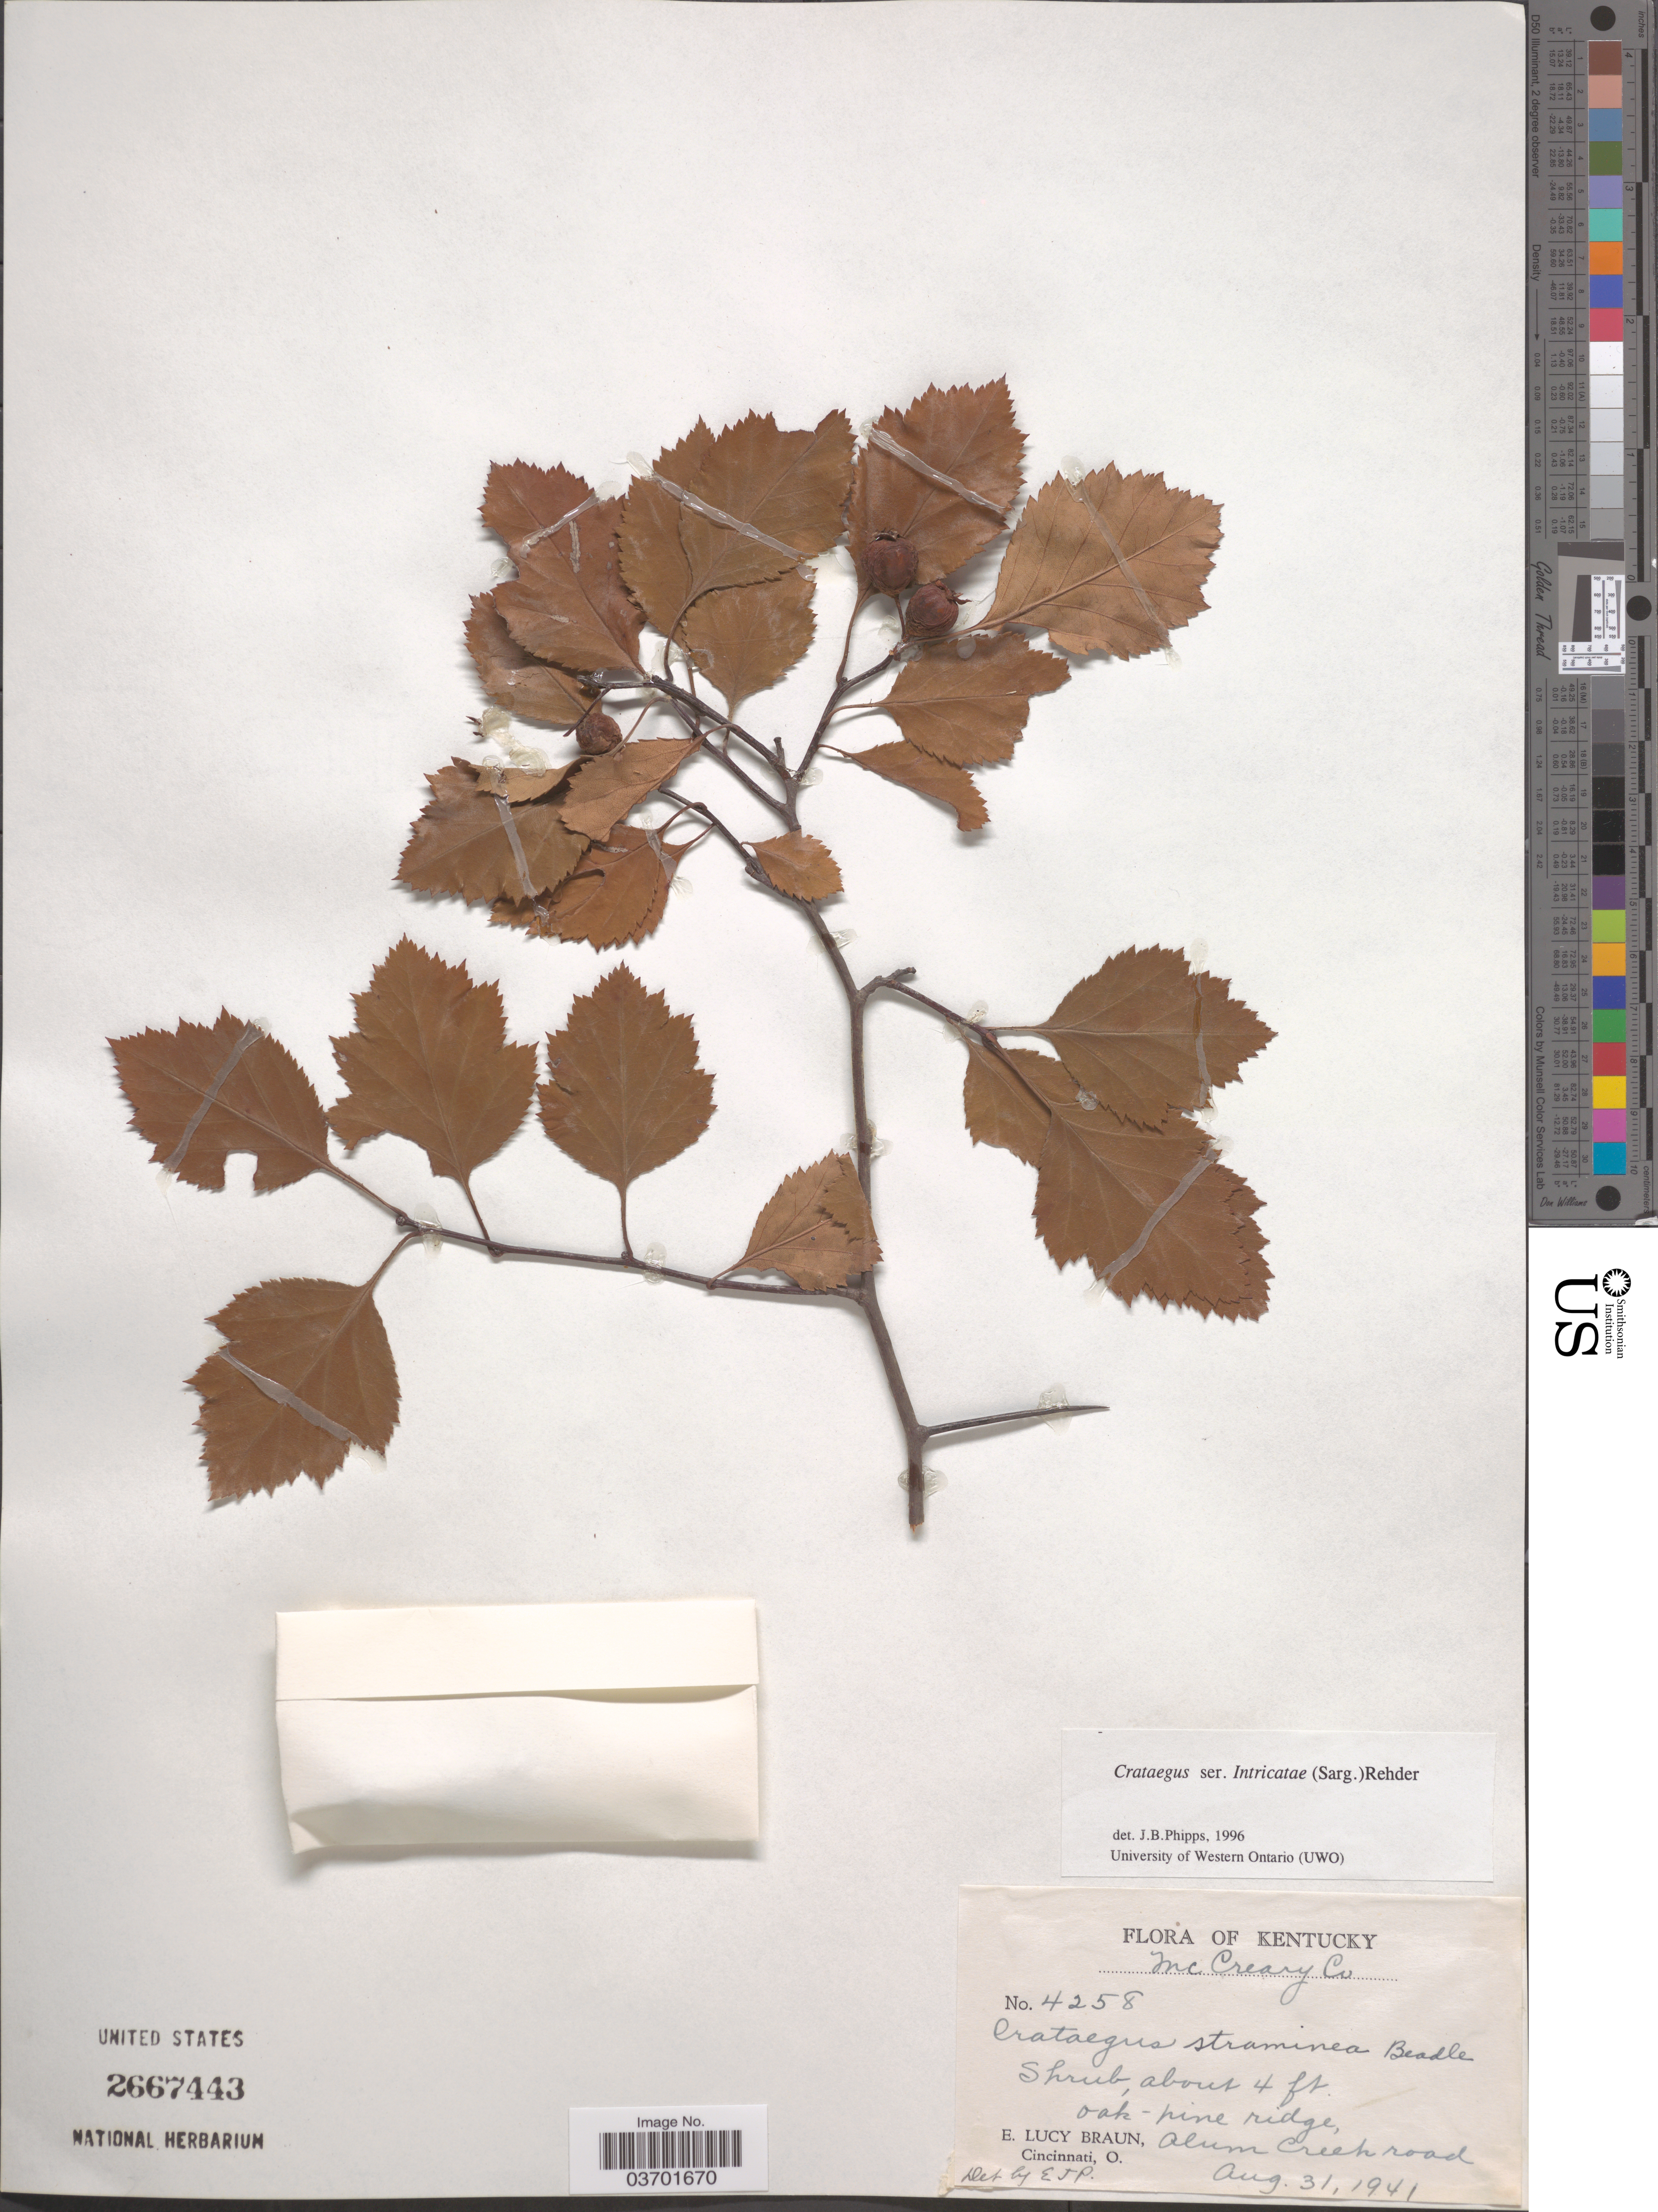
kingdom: Plantae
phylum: Tracheophyta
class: Magnoliopsida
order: Rosales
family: Rosaceae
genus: Crataegus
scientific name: Crataegus rubella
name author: Beadle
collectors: E. L. Braun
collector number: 4258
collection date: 1941-08-31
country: United States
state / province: Kentucky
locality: McCreary Co. Oak-pine ridge, Alum Creek road.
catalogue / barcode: US 2667443